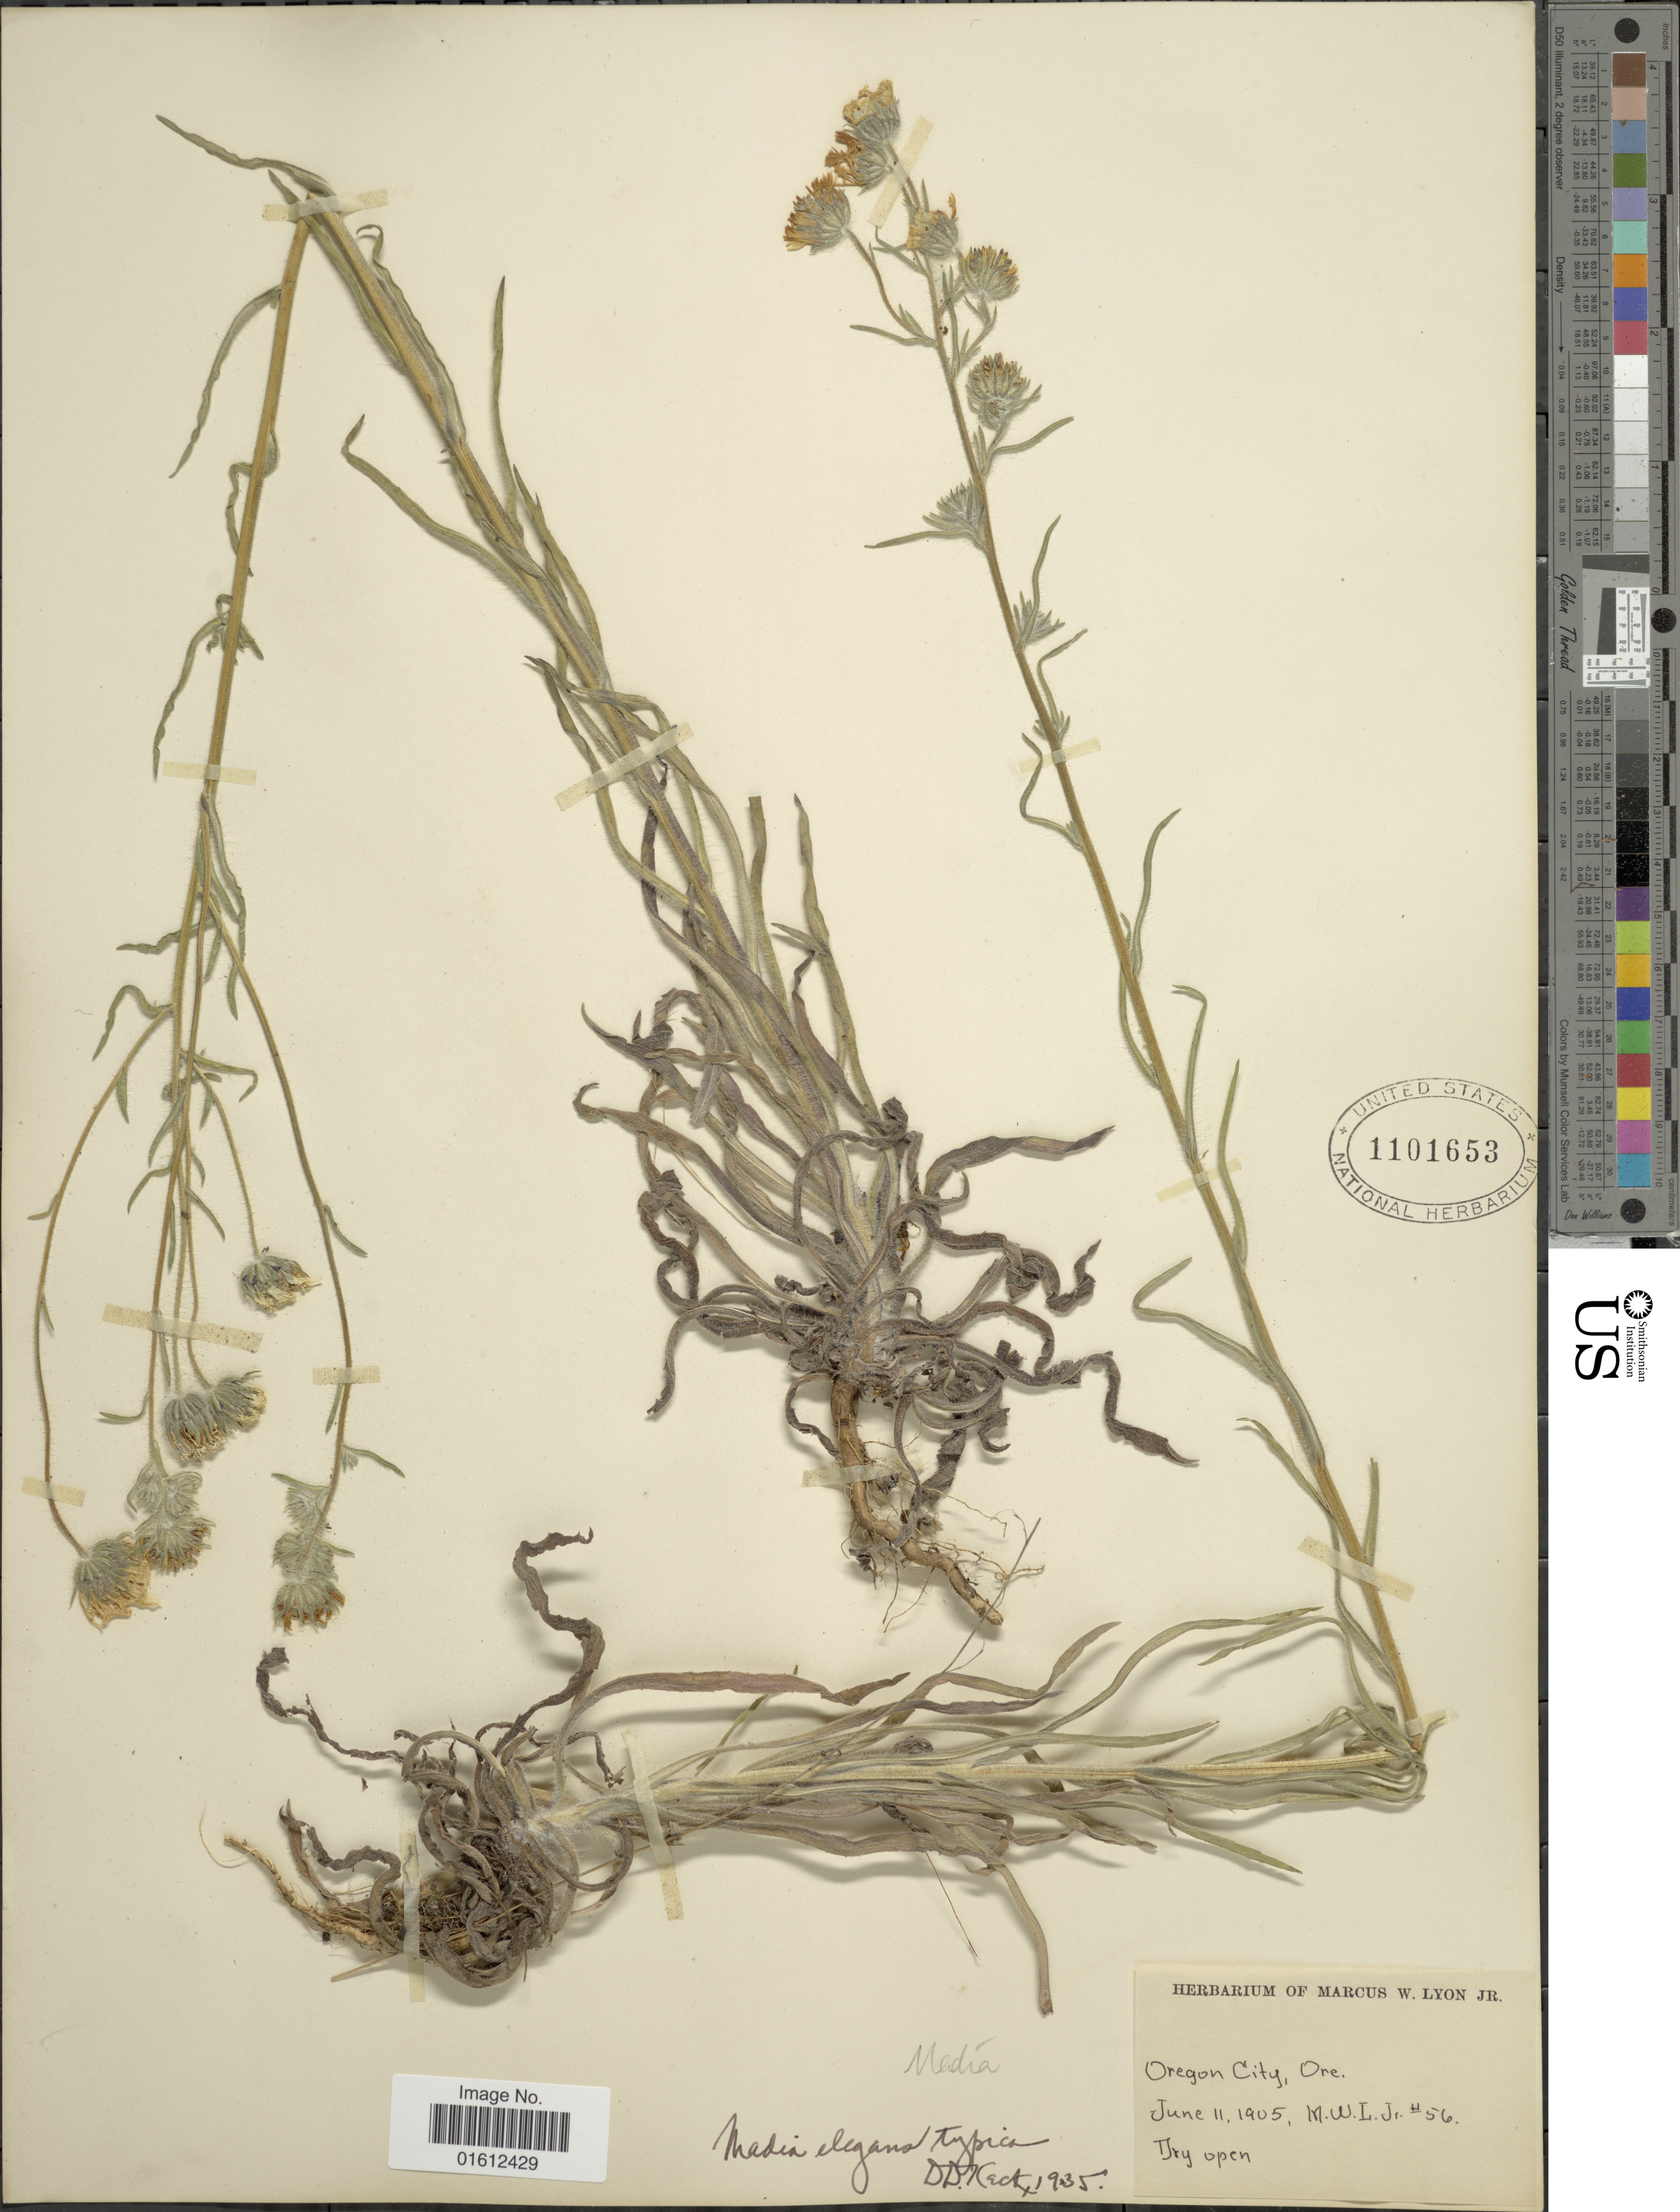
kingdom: Plantae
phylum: Tracheophyta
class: Magnoliopsida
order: Asterales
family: Asteraceae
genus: Madia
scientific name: Madia elegans subsp. elegans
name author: D. Don ex Lindl.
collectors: M. Lyon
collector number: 56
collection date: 1905-06-11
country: United States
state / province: Oregon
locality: Oregon City.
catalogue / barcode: US 1101653